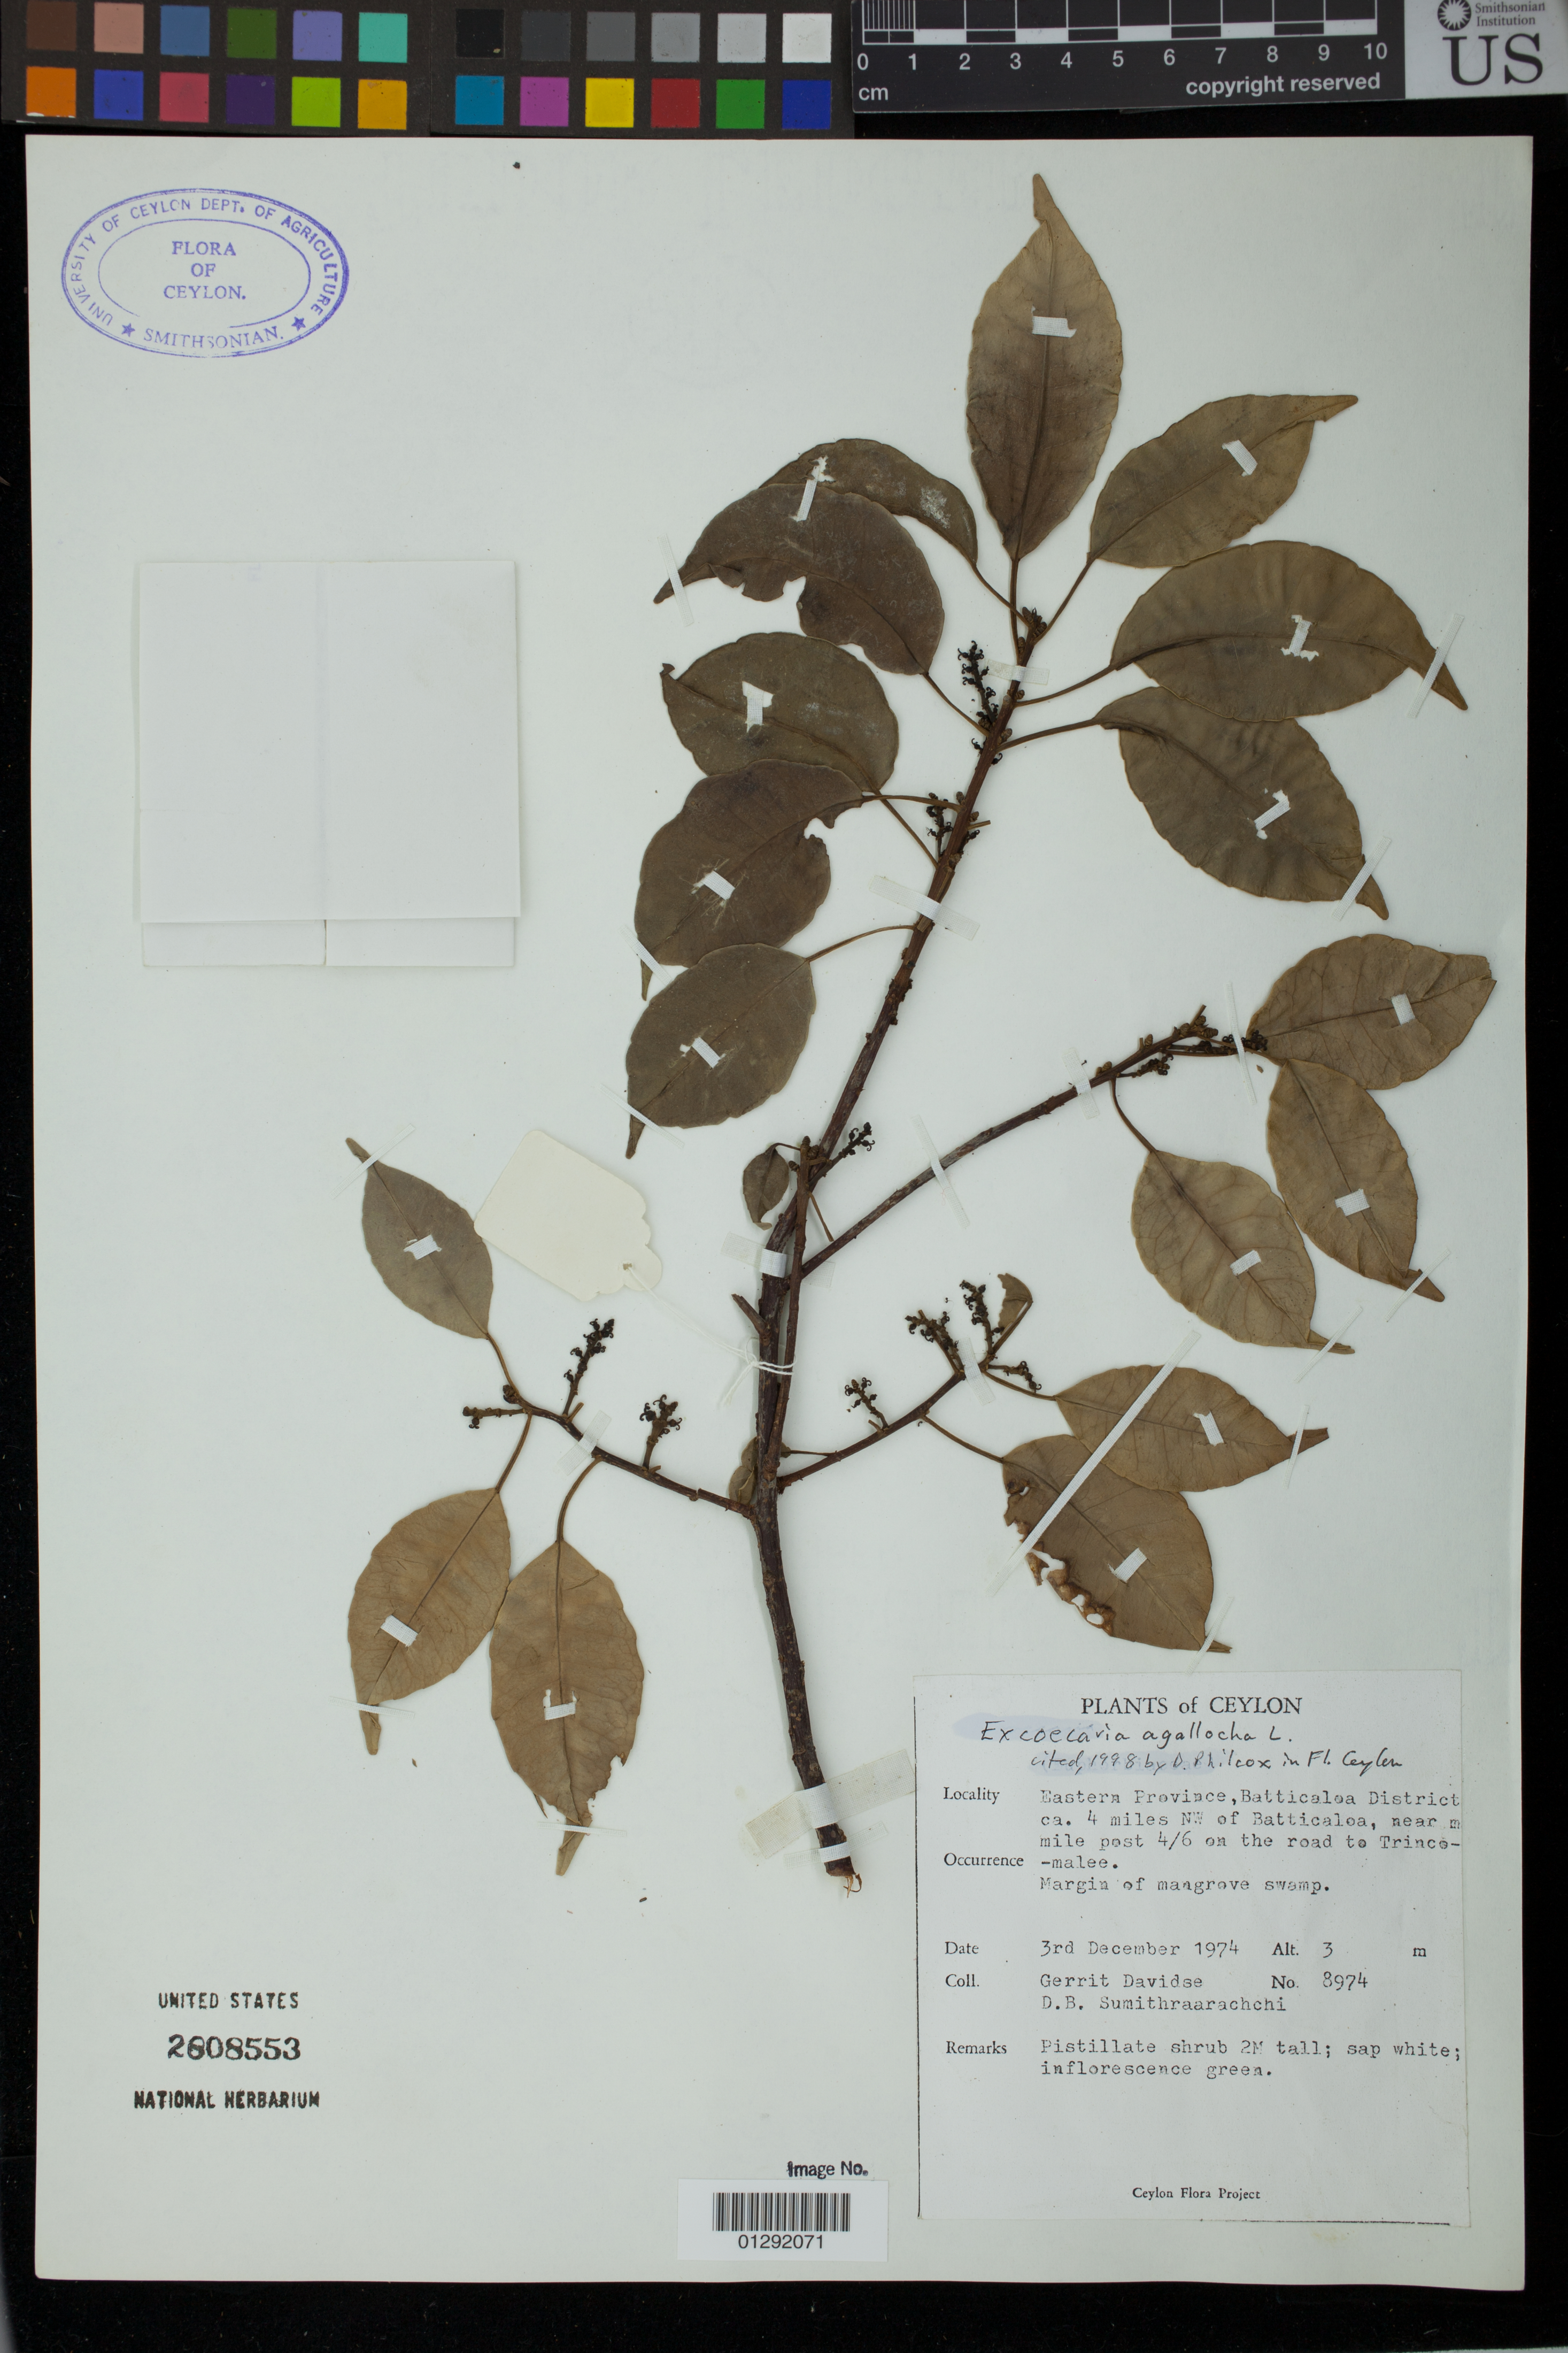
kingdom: Plantae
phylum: Tracheophyta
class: Magnoliopsida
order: Malpighiales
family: Euphorbiaceae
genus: Excoecaria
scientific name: Excoecaria agallocha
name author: L.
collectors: G. Davidse & D. B. Sumithraarachchi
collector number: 8974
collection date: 1974-12-03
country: Sri Lanka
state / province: Eastern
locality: Ceylon. Batticaloa District ca. 4 miles NW of Batticaloa, near mile post 4/6 on the road to Trincomalee.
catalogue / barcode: US 2808553